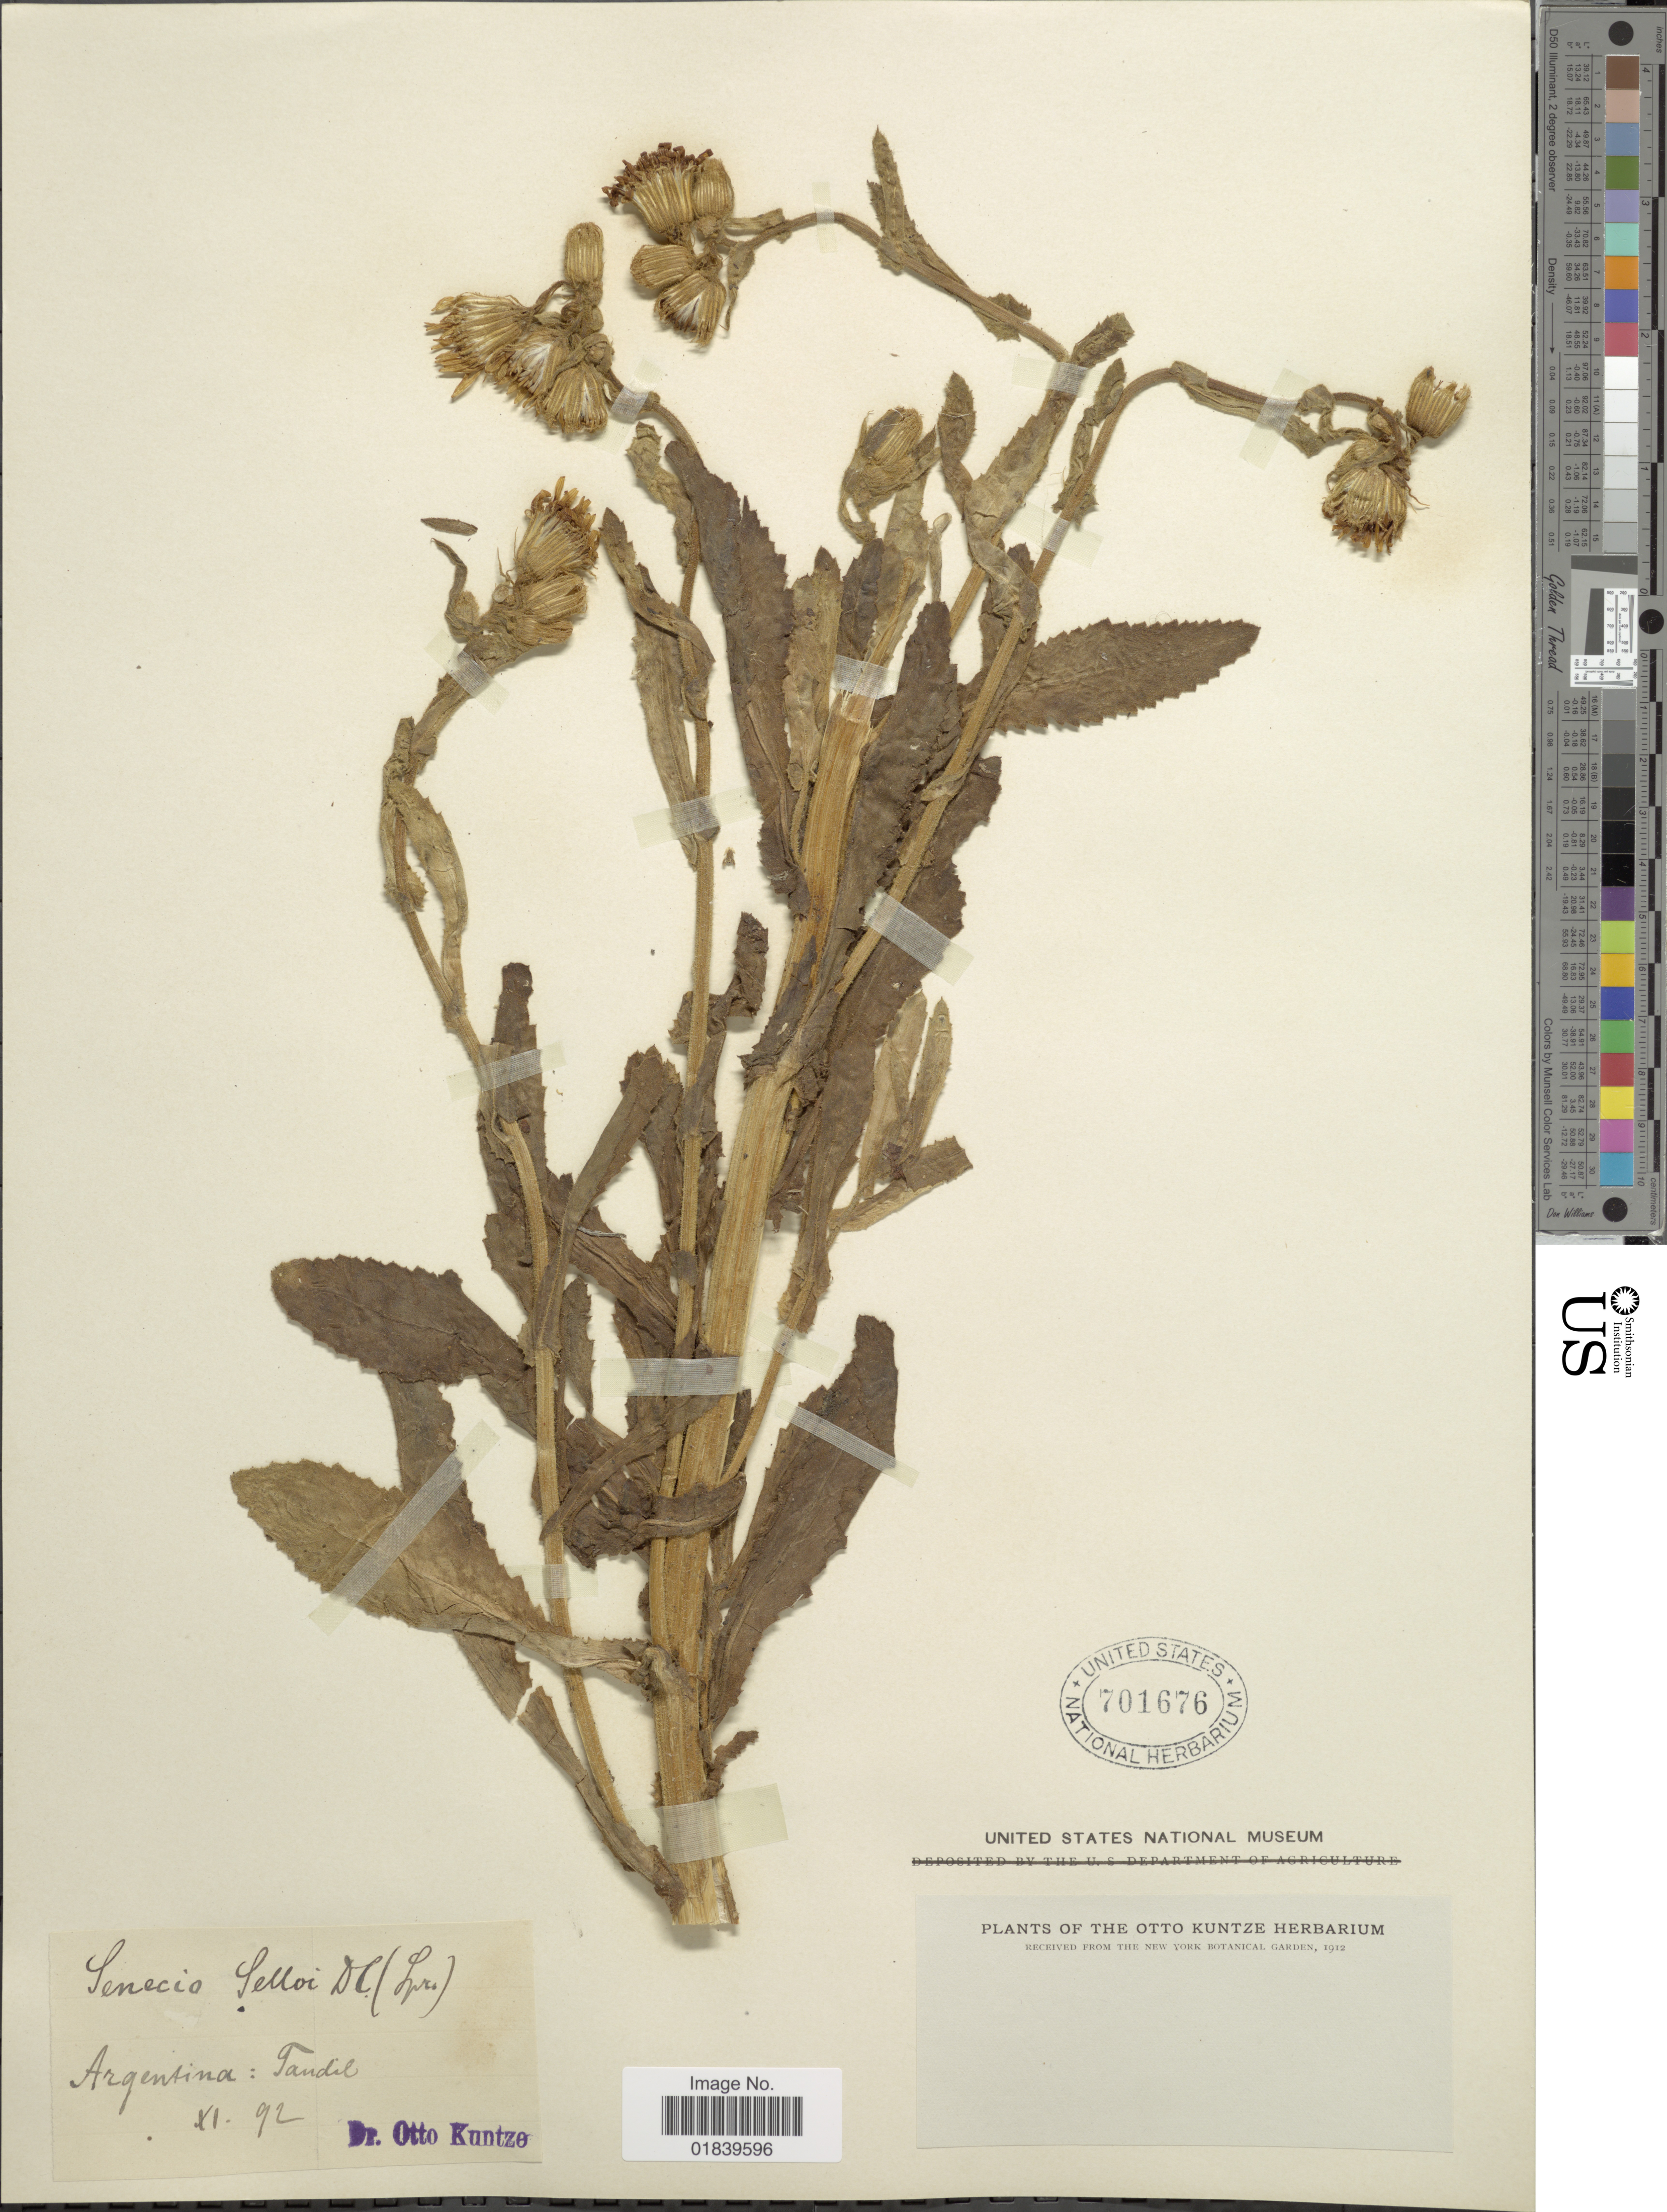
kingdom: Plantae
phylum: Tracheophyta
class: Magnoliopsida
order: Asterales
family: Asteraceae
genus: Senecio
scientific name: Senecio selloi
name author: (Spreng.) DC.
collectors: C.E.O. Kuntze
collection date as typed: Transcribed d/m/y: /11/92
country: Argentina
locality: Argentinina: Tandil.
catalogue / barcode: US 701676